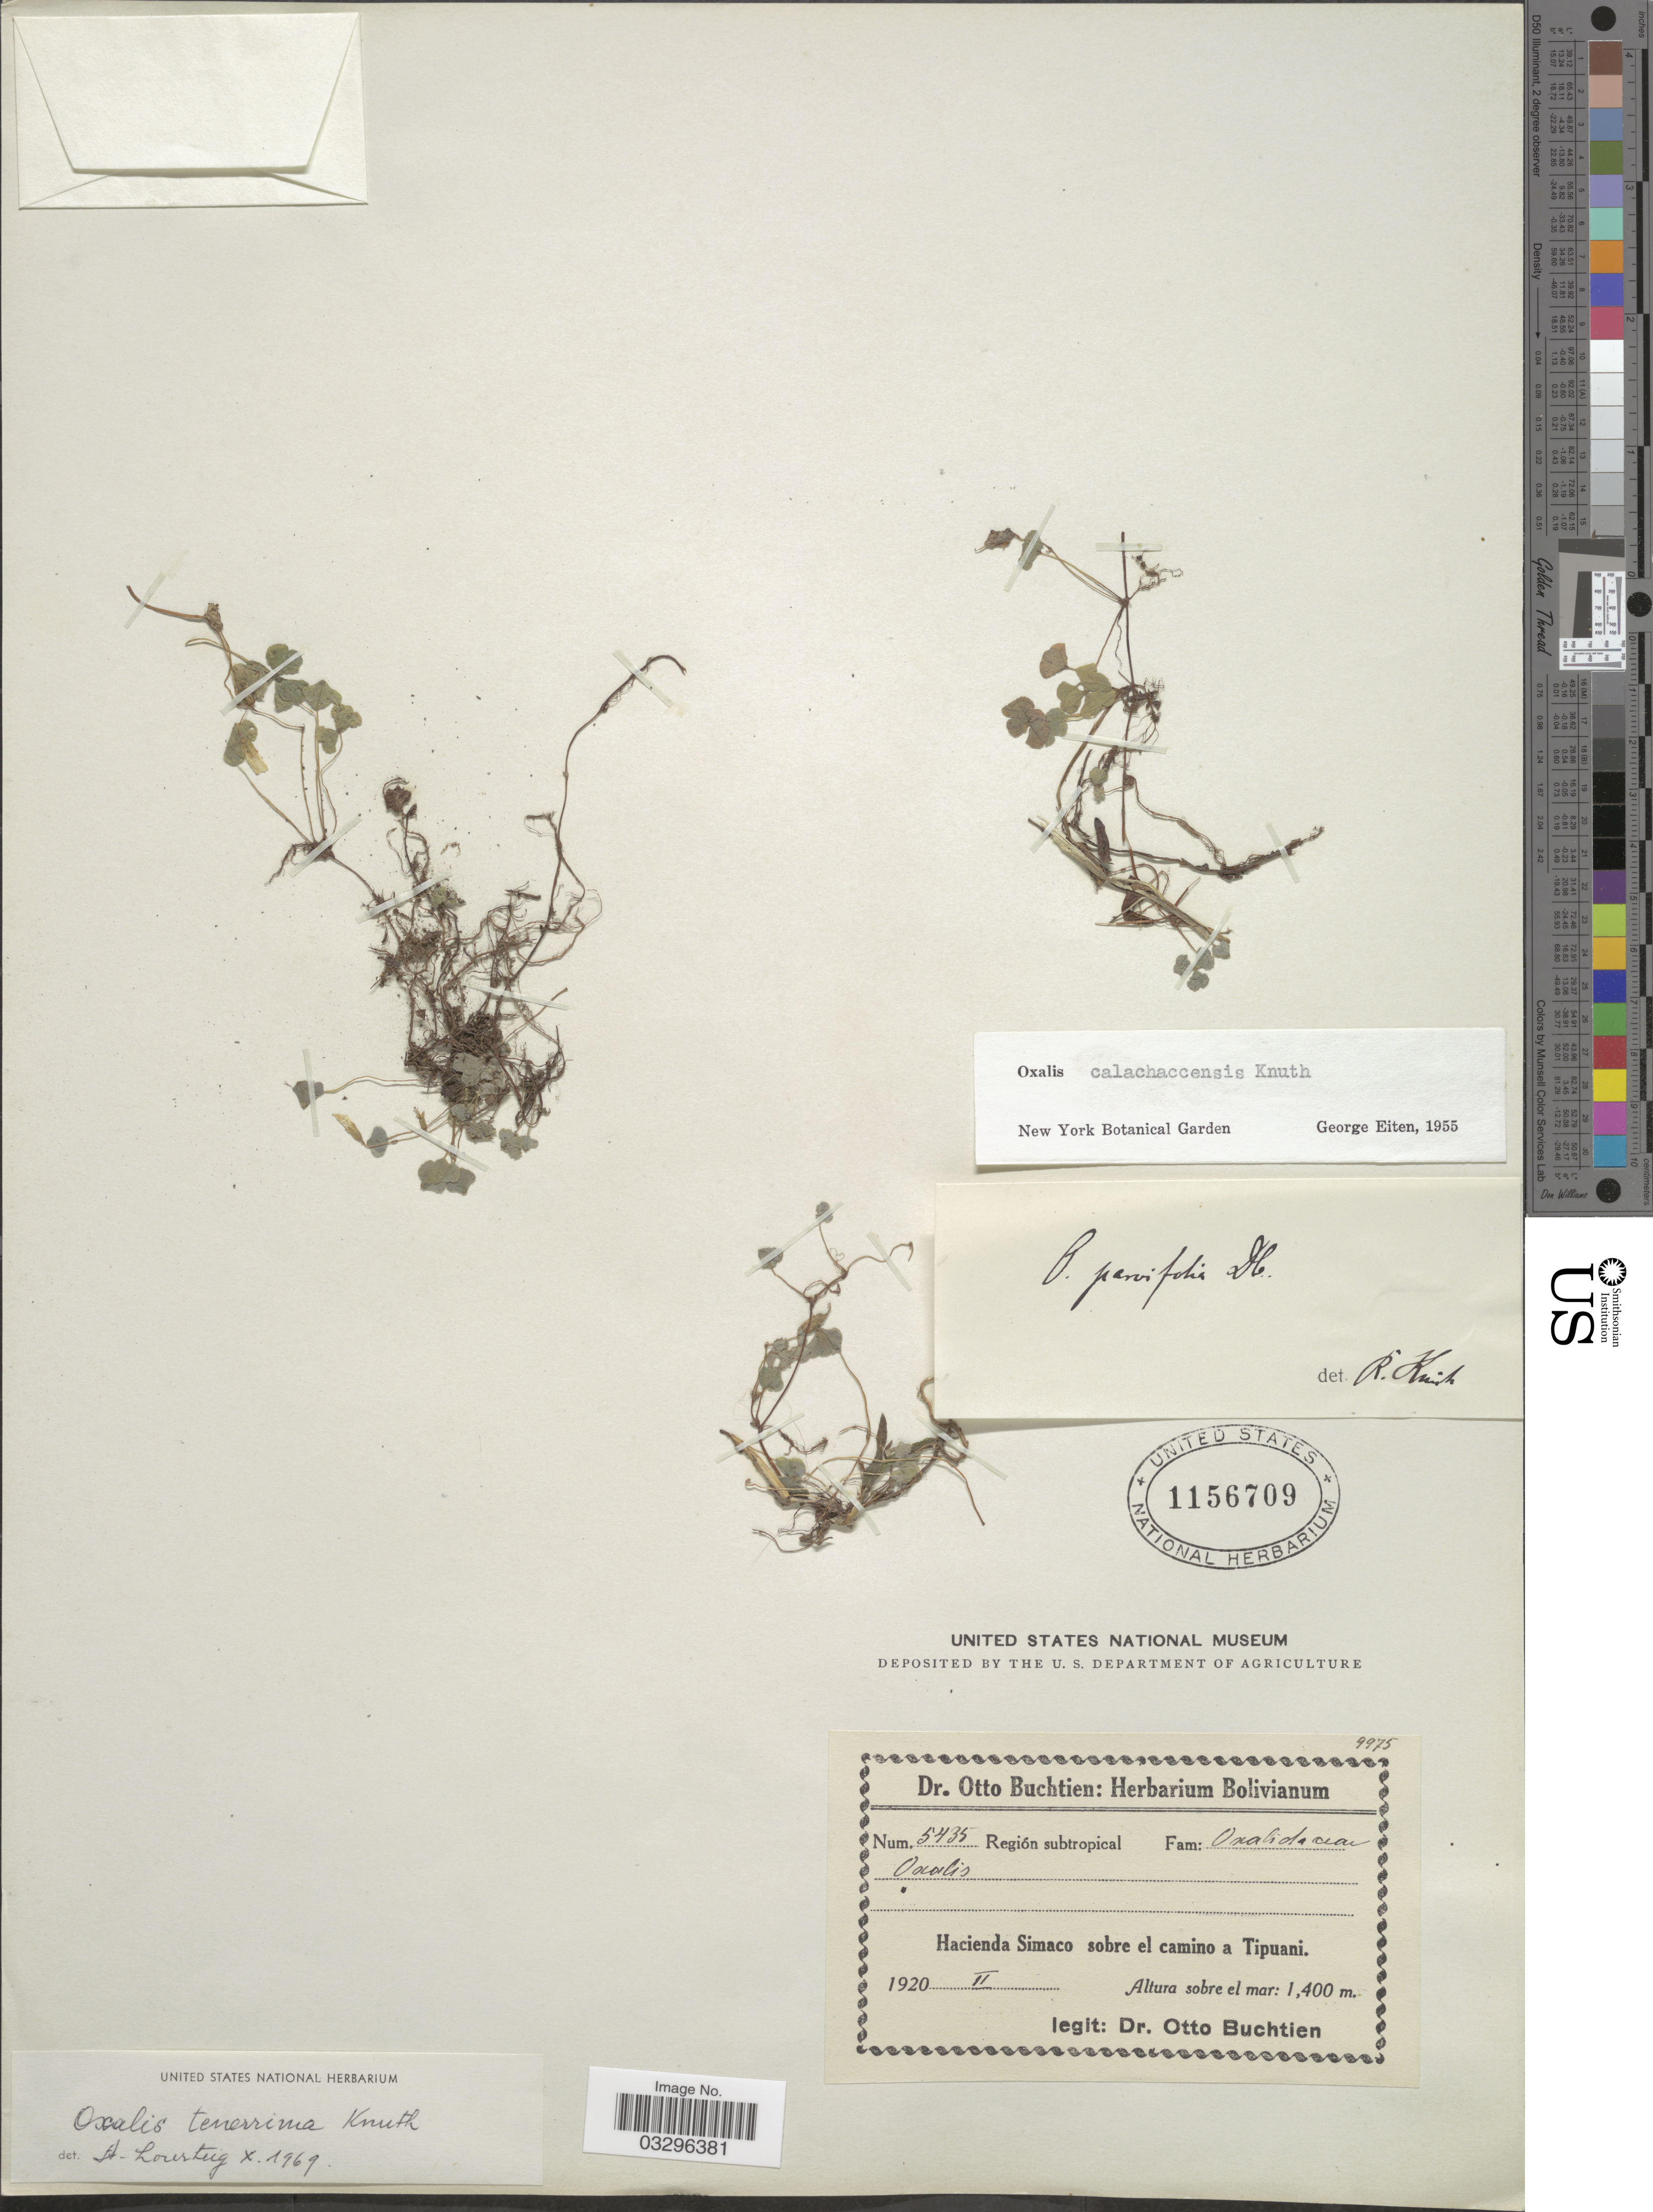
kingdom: Plantae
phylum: Tracheophyta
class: Magnoliopsida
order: Oxalidales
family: Oxalidaceae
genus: Oxalis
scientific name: Oxalis tenerrima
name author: R. Knuth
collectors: O. Buchtien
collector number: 5435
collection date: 1920-02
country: Bolivia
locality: Hacienda Simaco sobre el camino a Tipuani.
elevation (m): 1400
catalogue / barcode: US 1156709